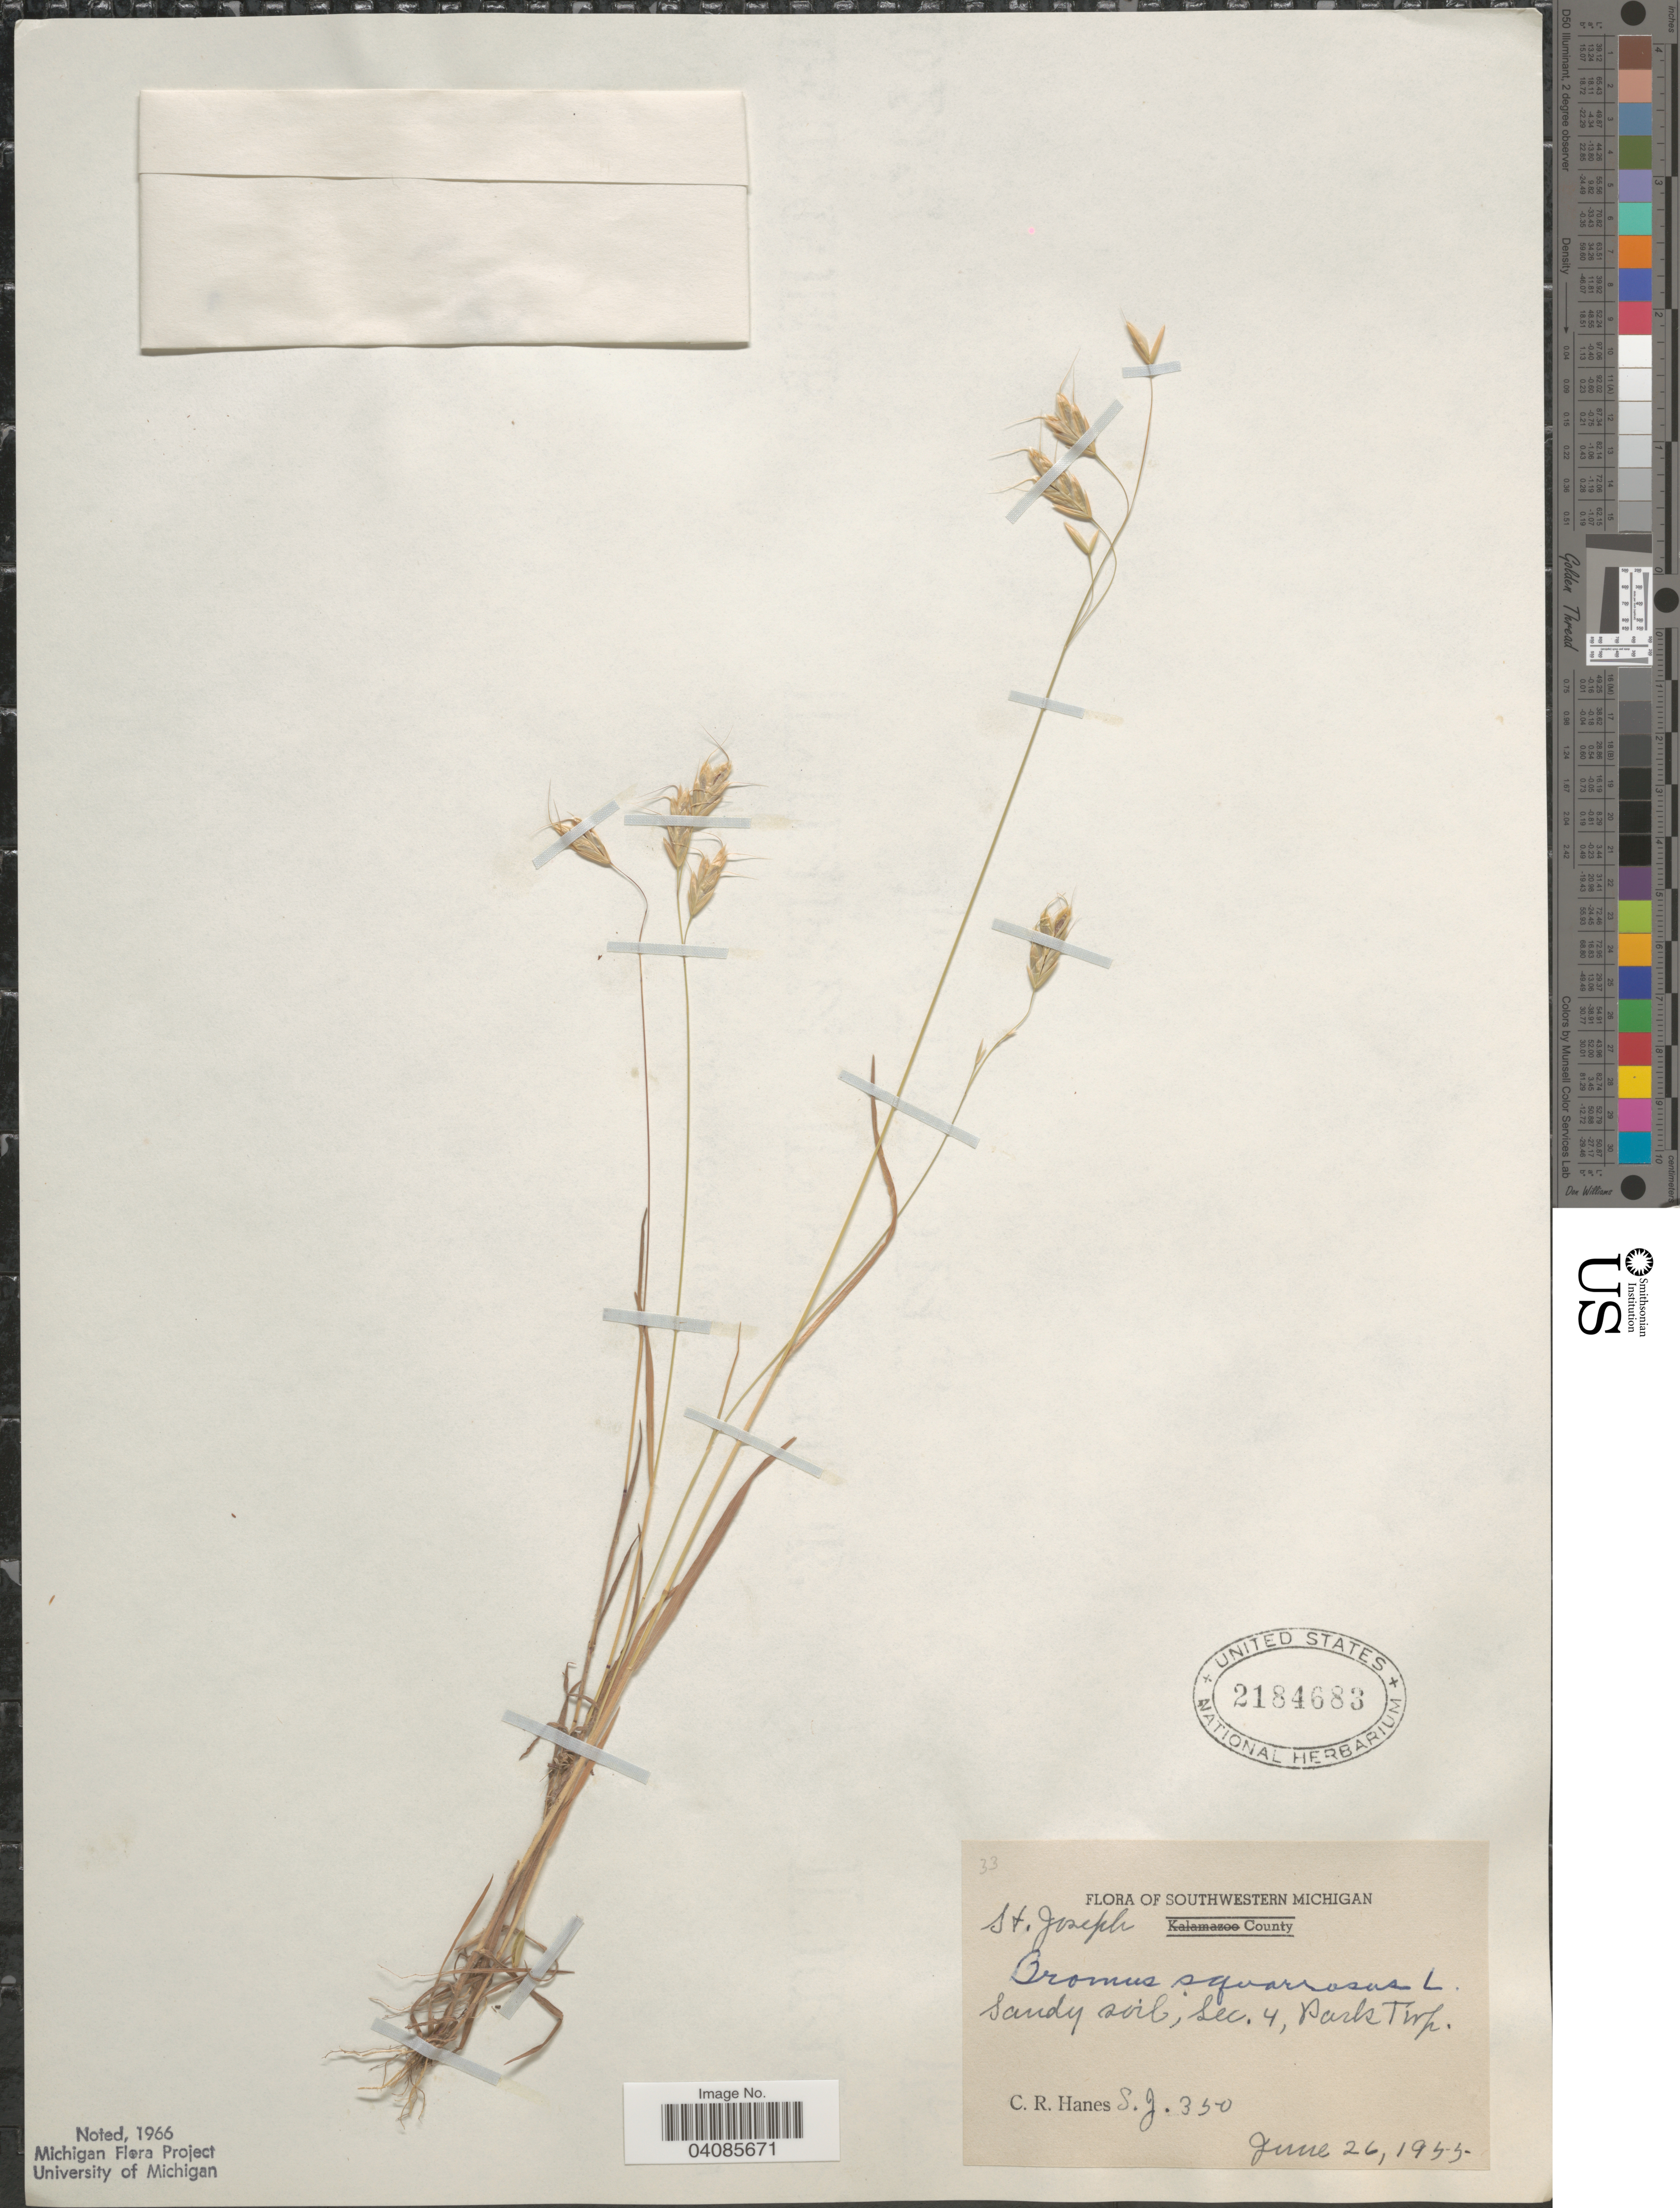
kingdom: Plantae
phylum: Tracheophyta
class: Liliopsida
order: Poales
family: Poaceae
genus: Bromus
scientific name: Bromus squarrosus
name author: L.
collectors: C. Hanes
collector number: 350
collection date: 1955-06-26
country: United States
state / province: Michigan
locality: Southwestern Michigan. St. Joseph County. Sec. 4, Park Twp.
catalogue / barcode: US 2184683